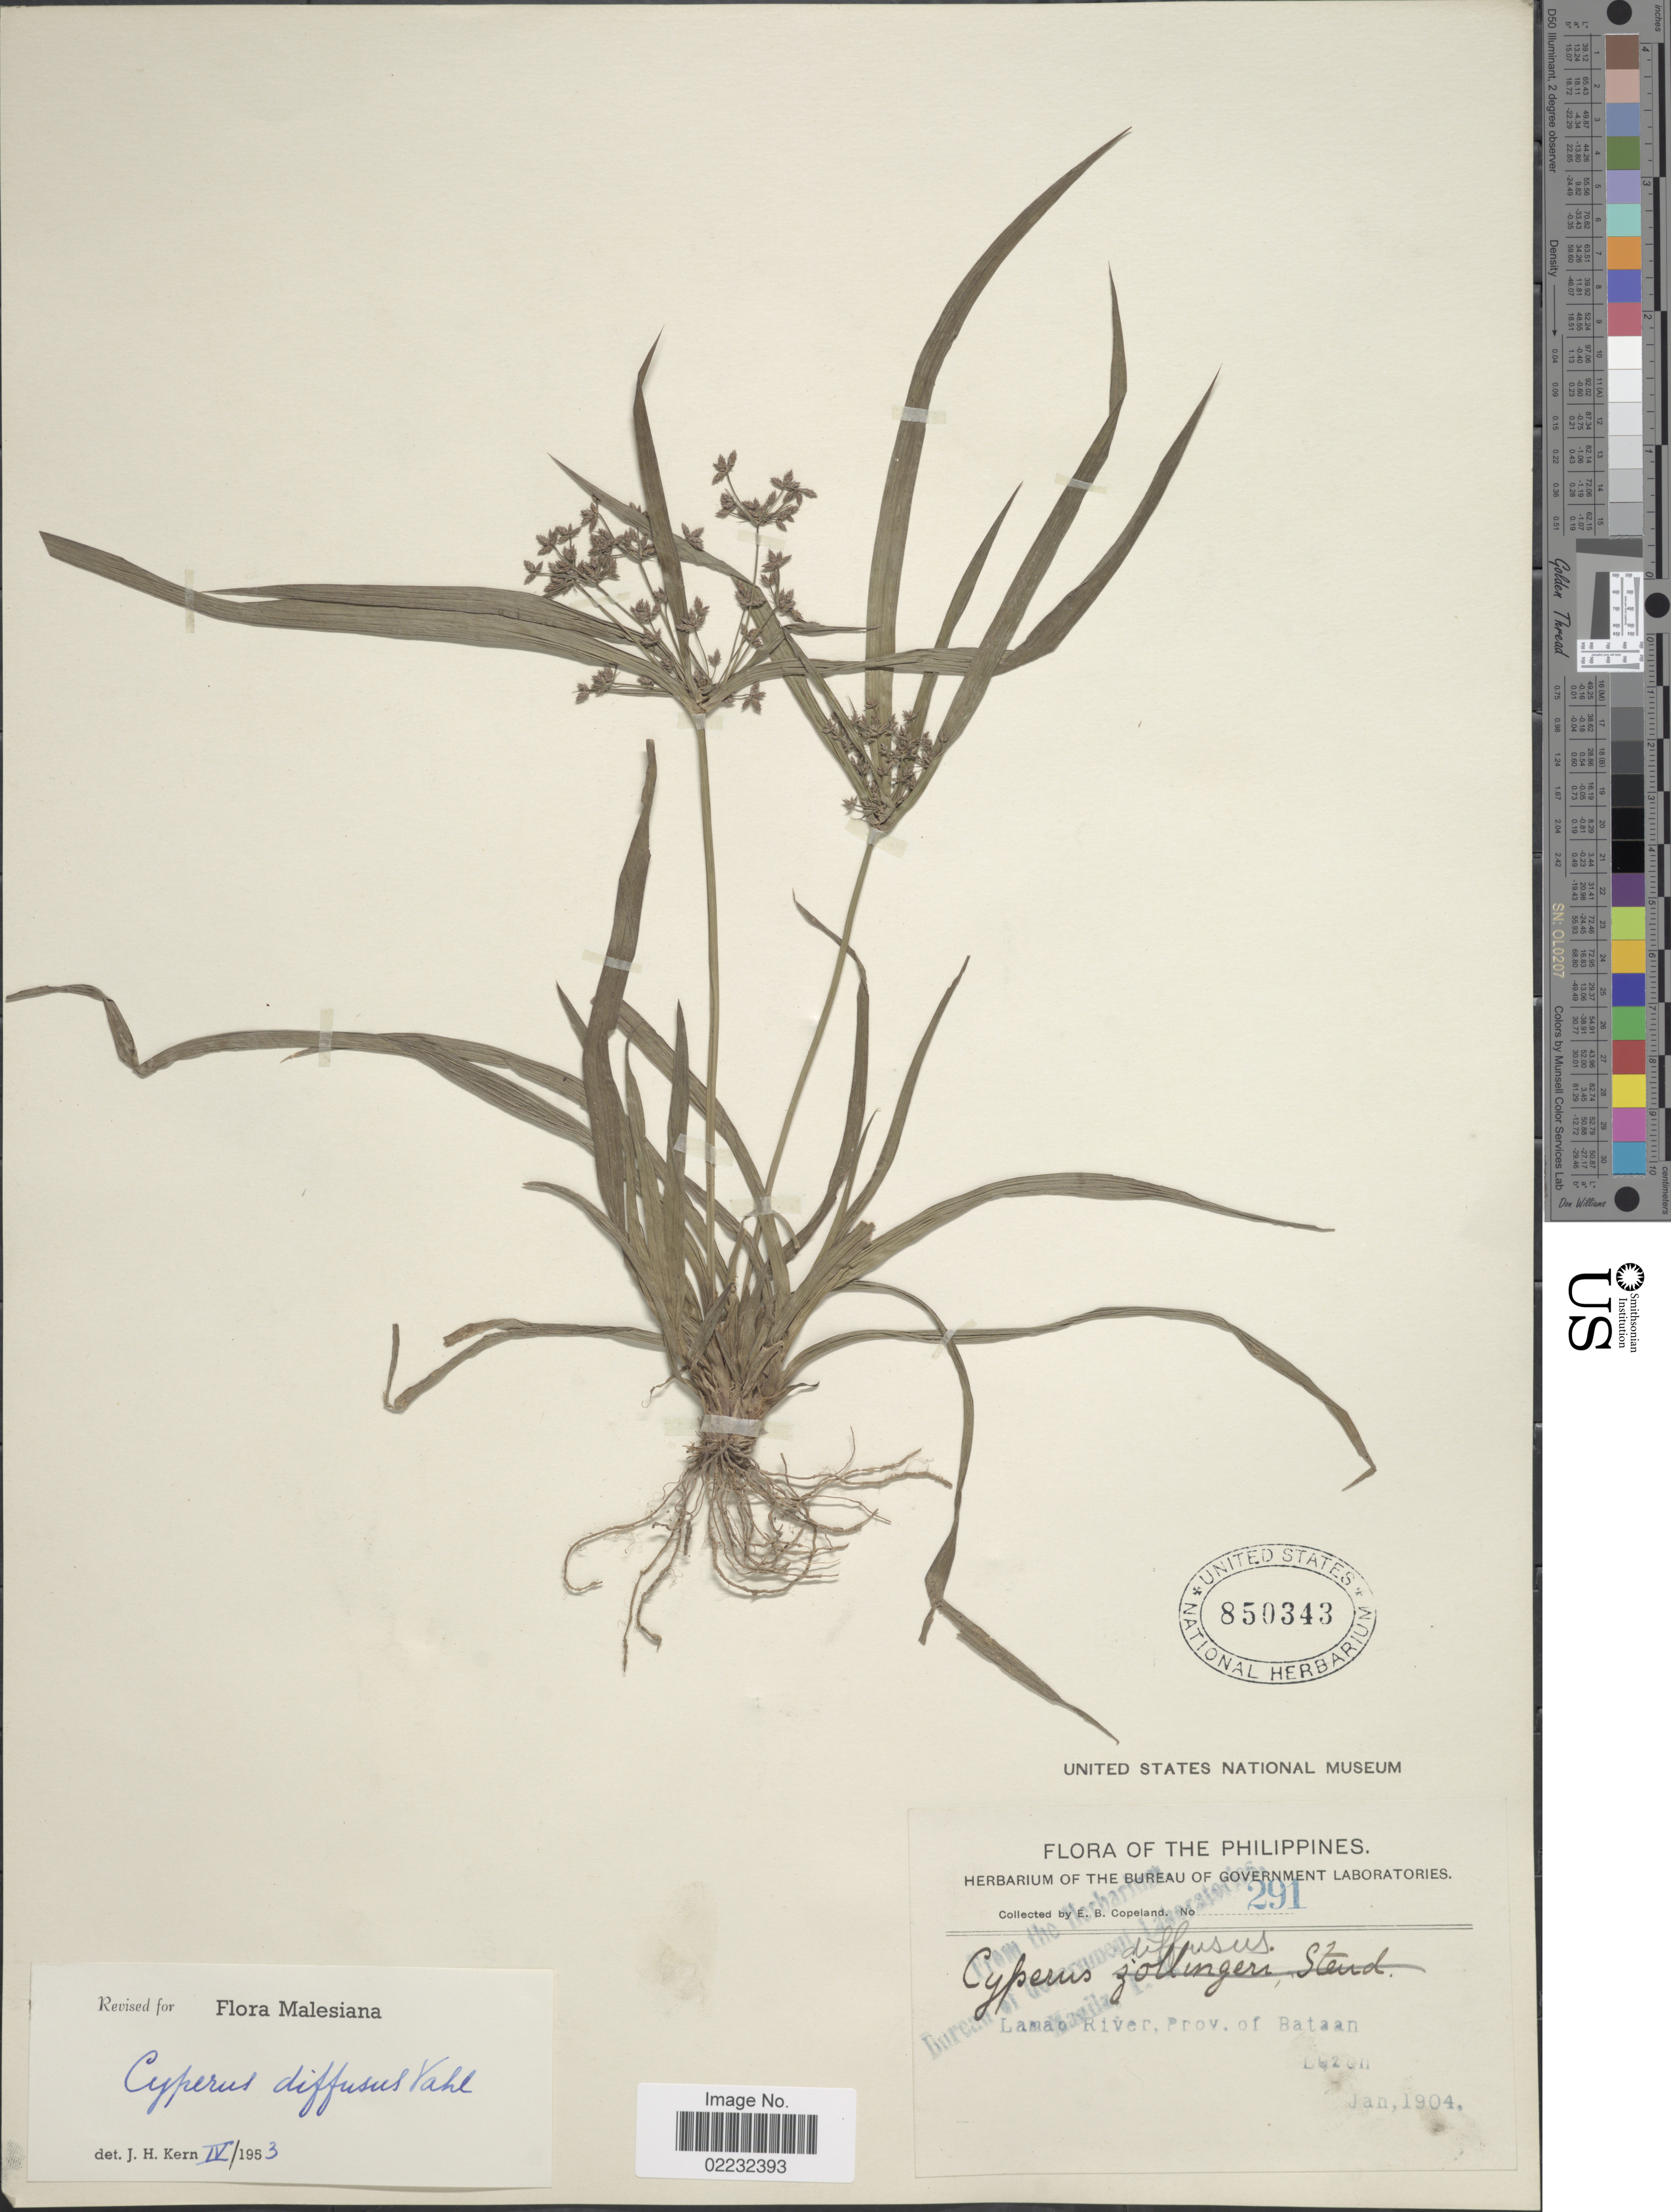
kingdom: Plantae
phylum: Tracheophyta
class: Liliopsida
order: Poales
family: Cyperaceae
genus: Cyperus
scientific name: Cyperus diffusus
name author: Vahl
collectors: E. B. Copeland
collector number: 291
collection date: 1904-01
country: Philippines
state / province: Cagayan Valley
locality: Lamao River, Prov. of Bataan, Luzon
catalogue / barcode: US 850343